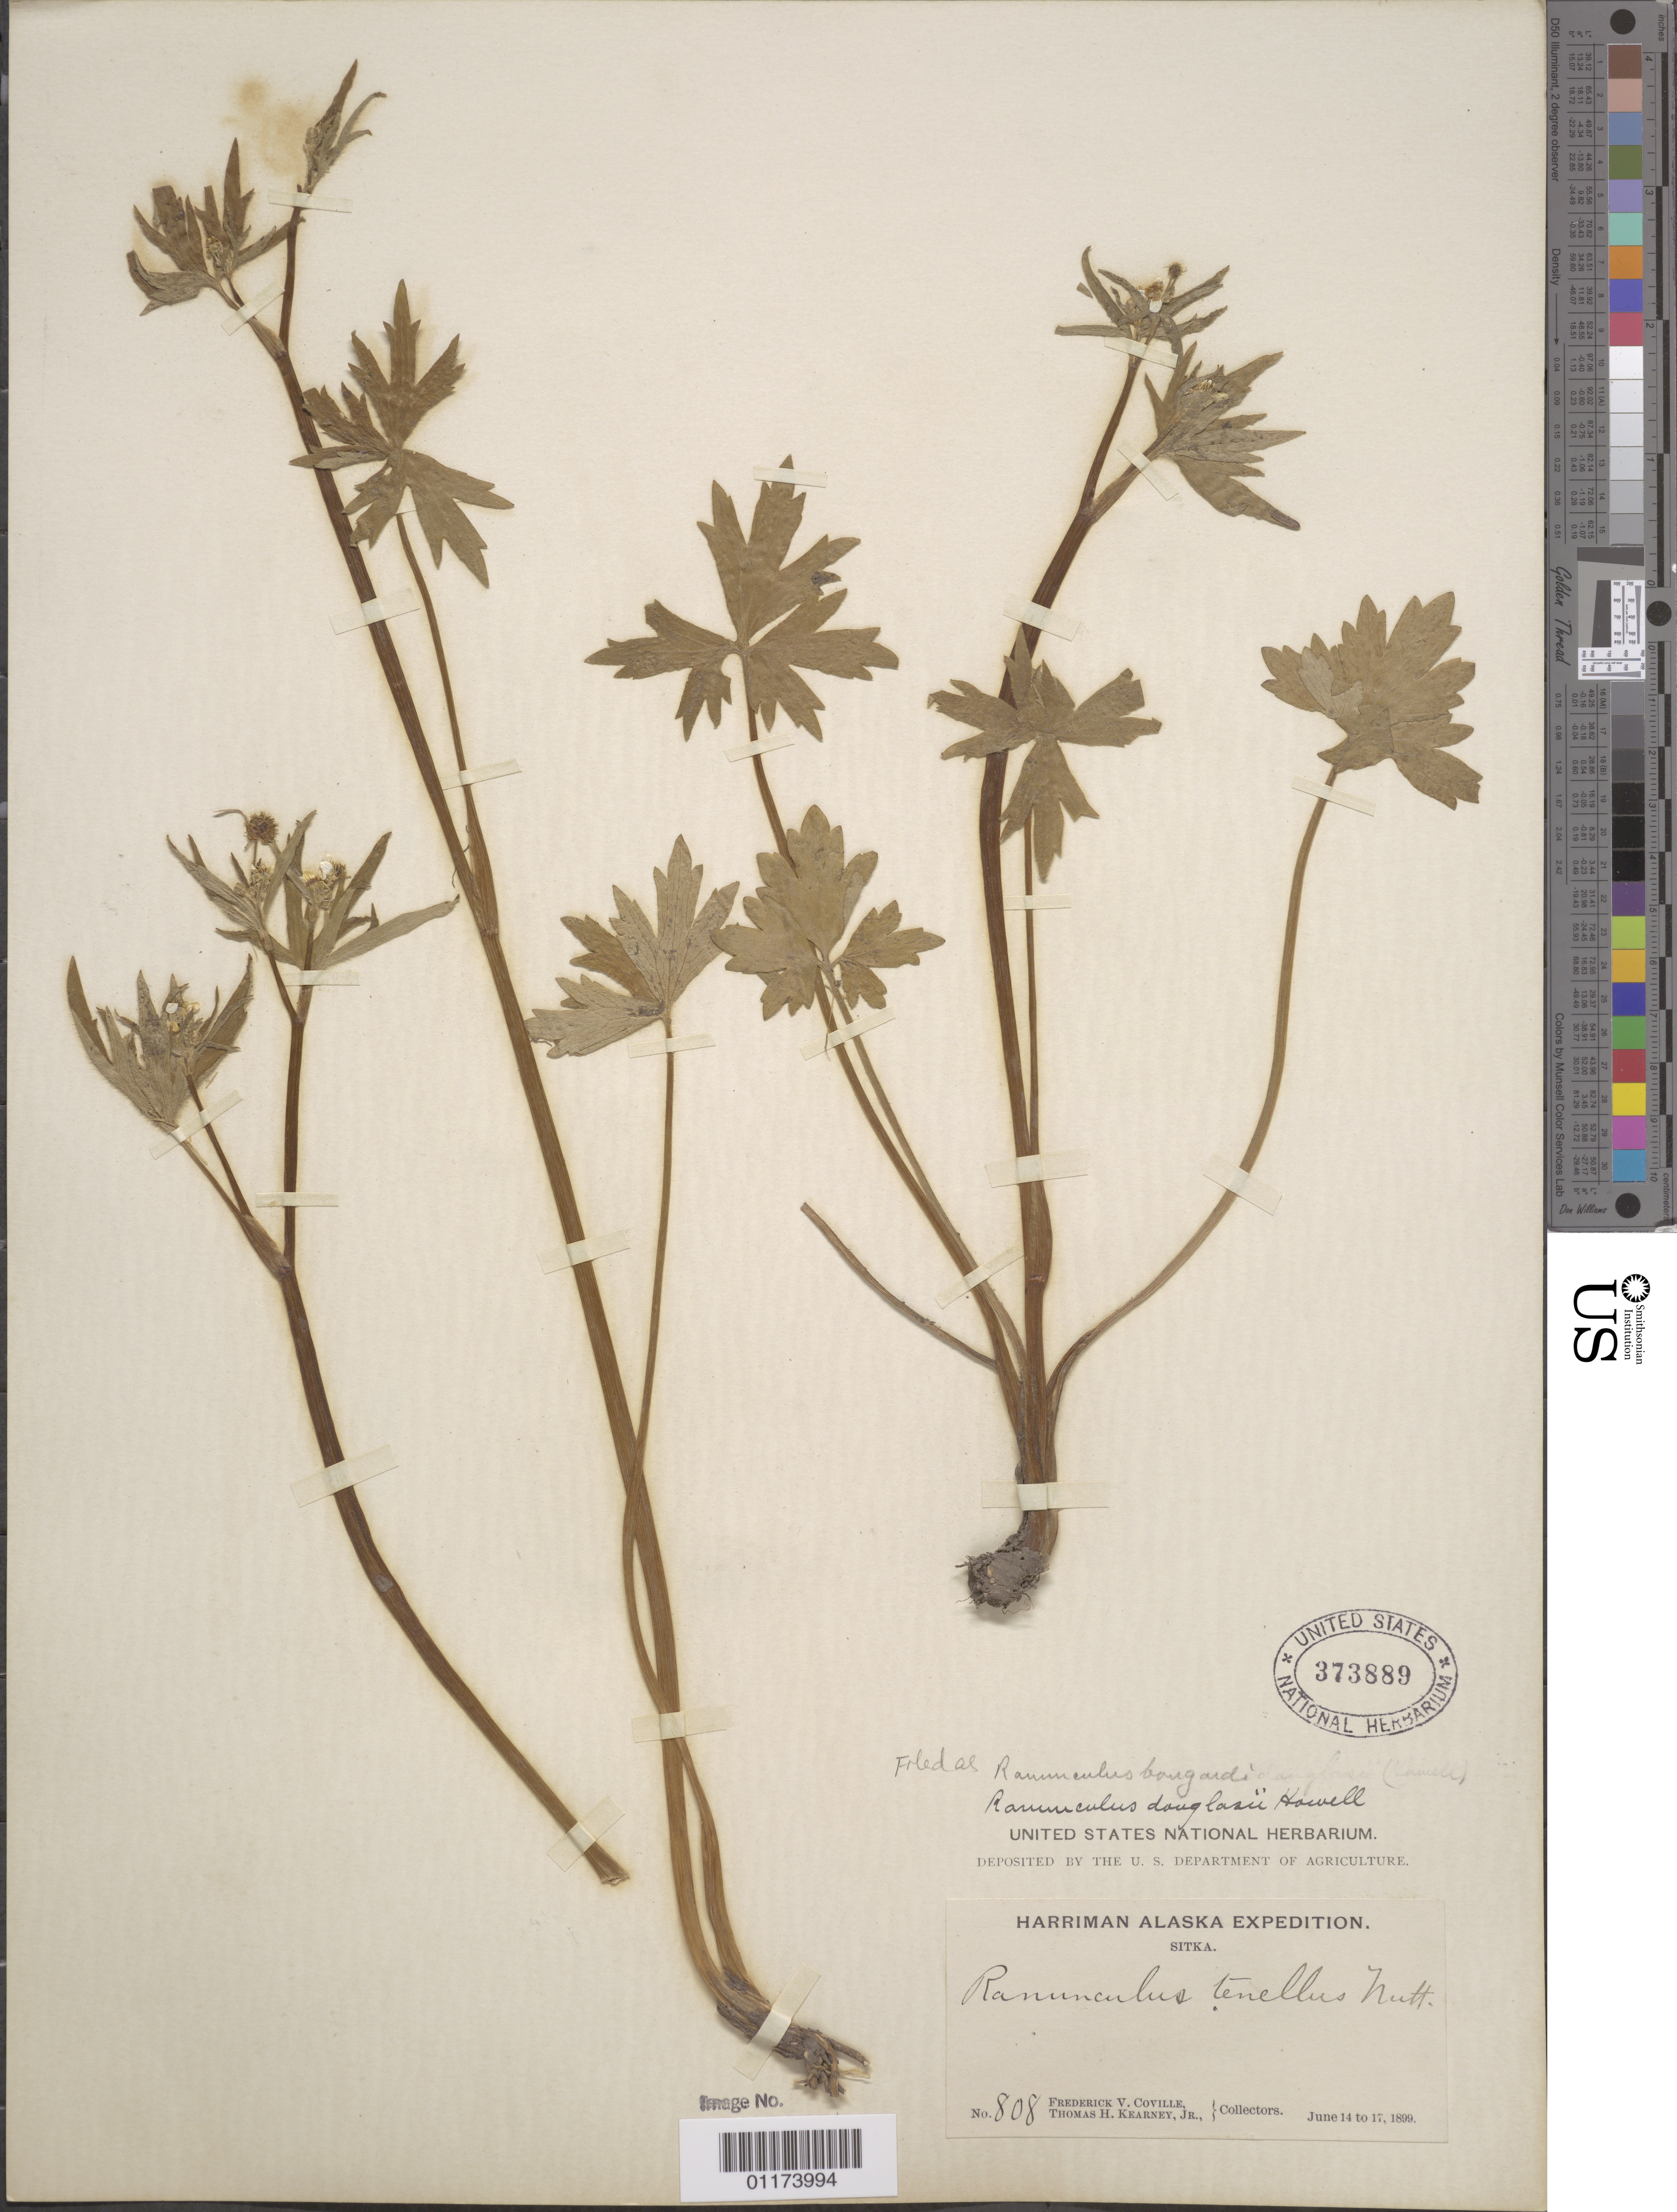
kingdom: Plantae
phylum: Tracheophyta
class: Magnoliopsida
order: Ranunculales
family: Ranunculaceae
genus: Ranunculus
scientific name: Ranunculus bongardii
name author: Greene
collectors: F. V. Coville & T. H. Kearney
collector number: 808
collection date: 1899-06-14/1899-06-17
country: United States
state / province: Alaska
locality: Sitka.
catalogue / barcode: US 373889